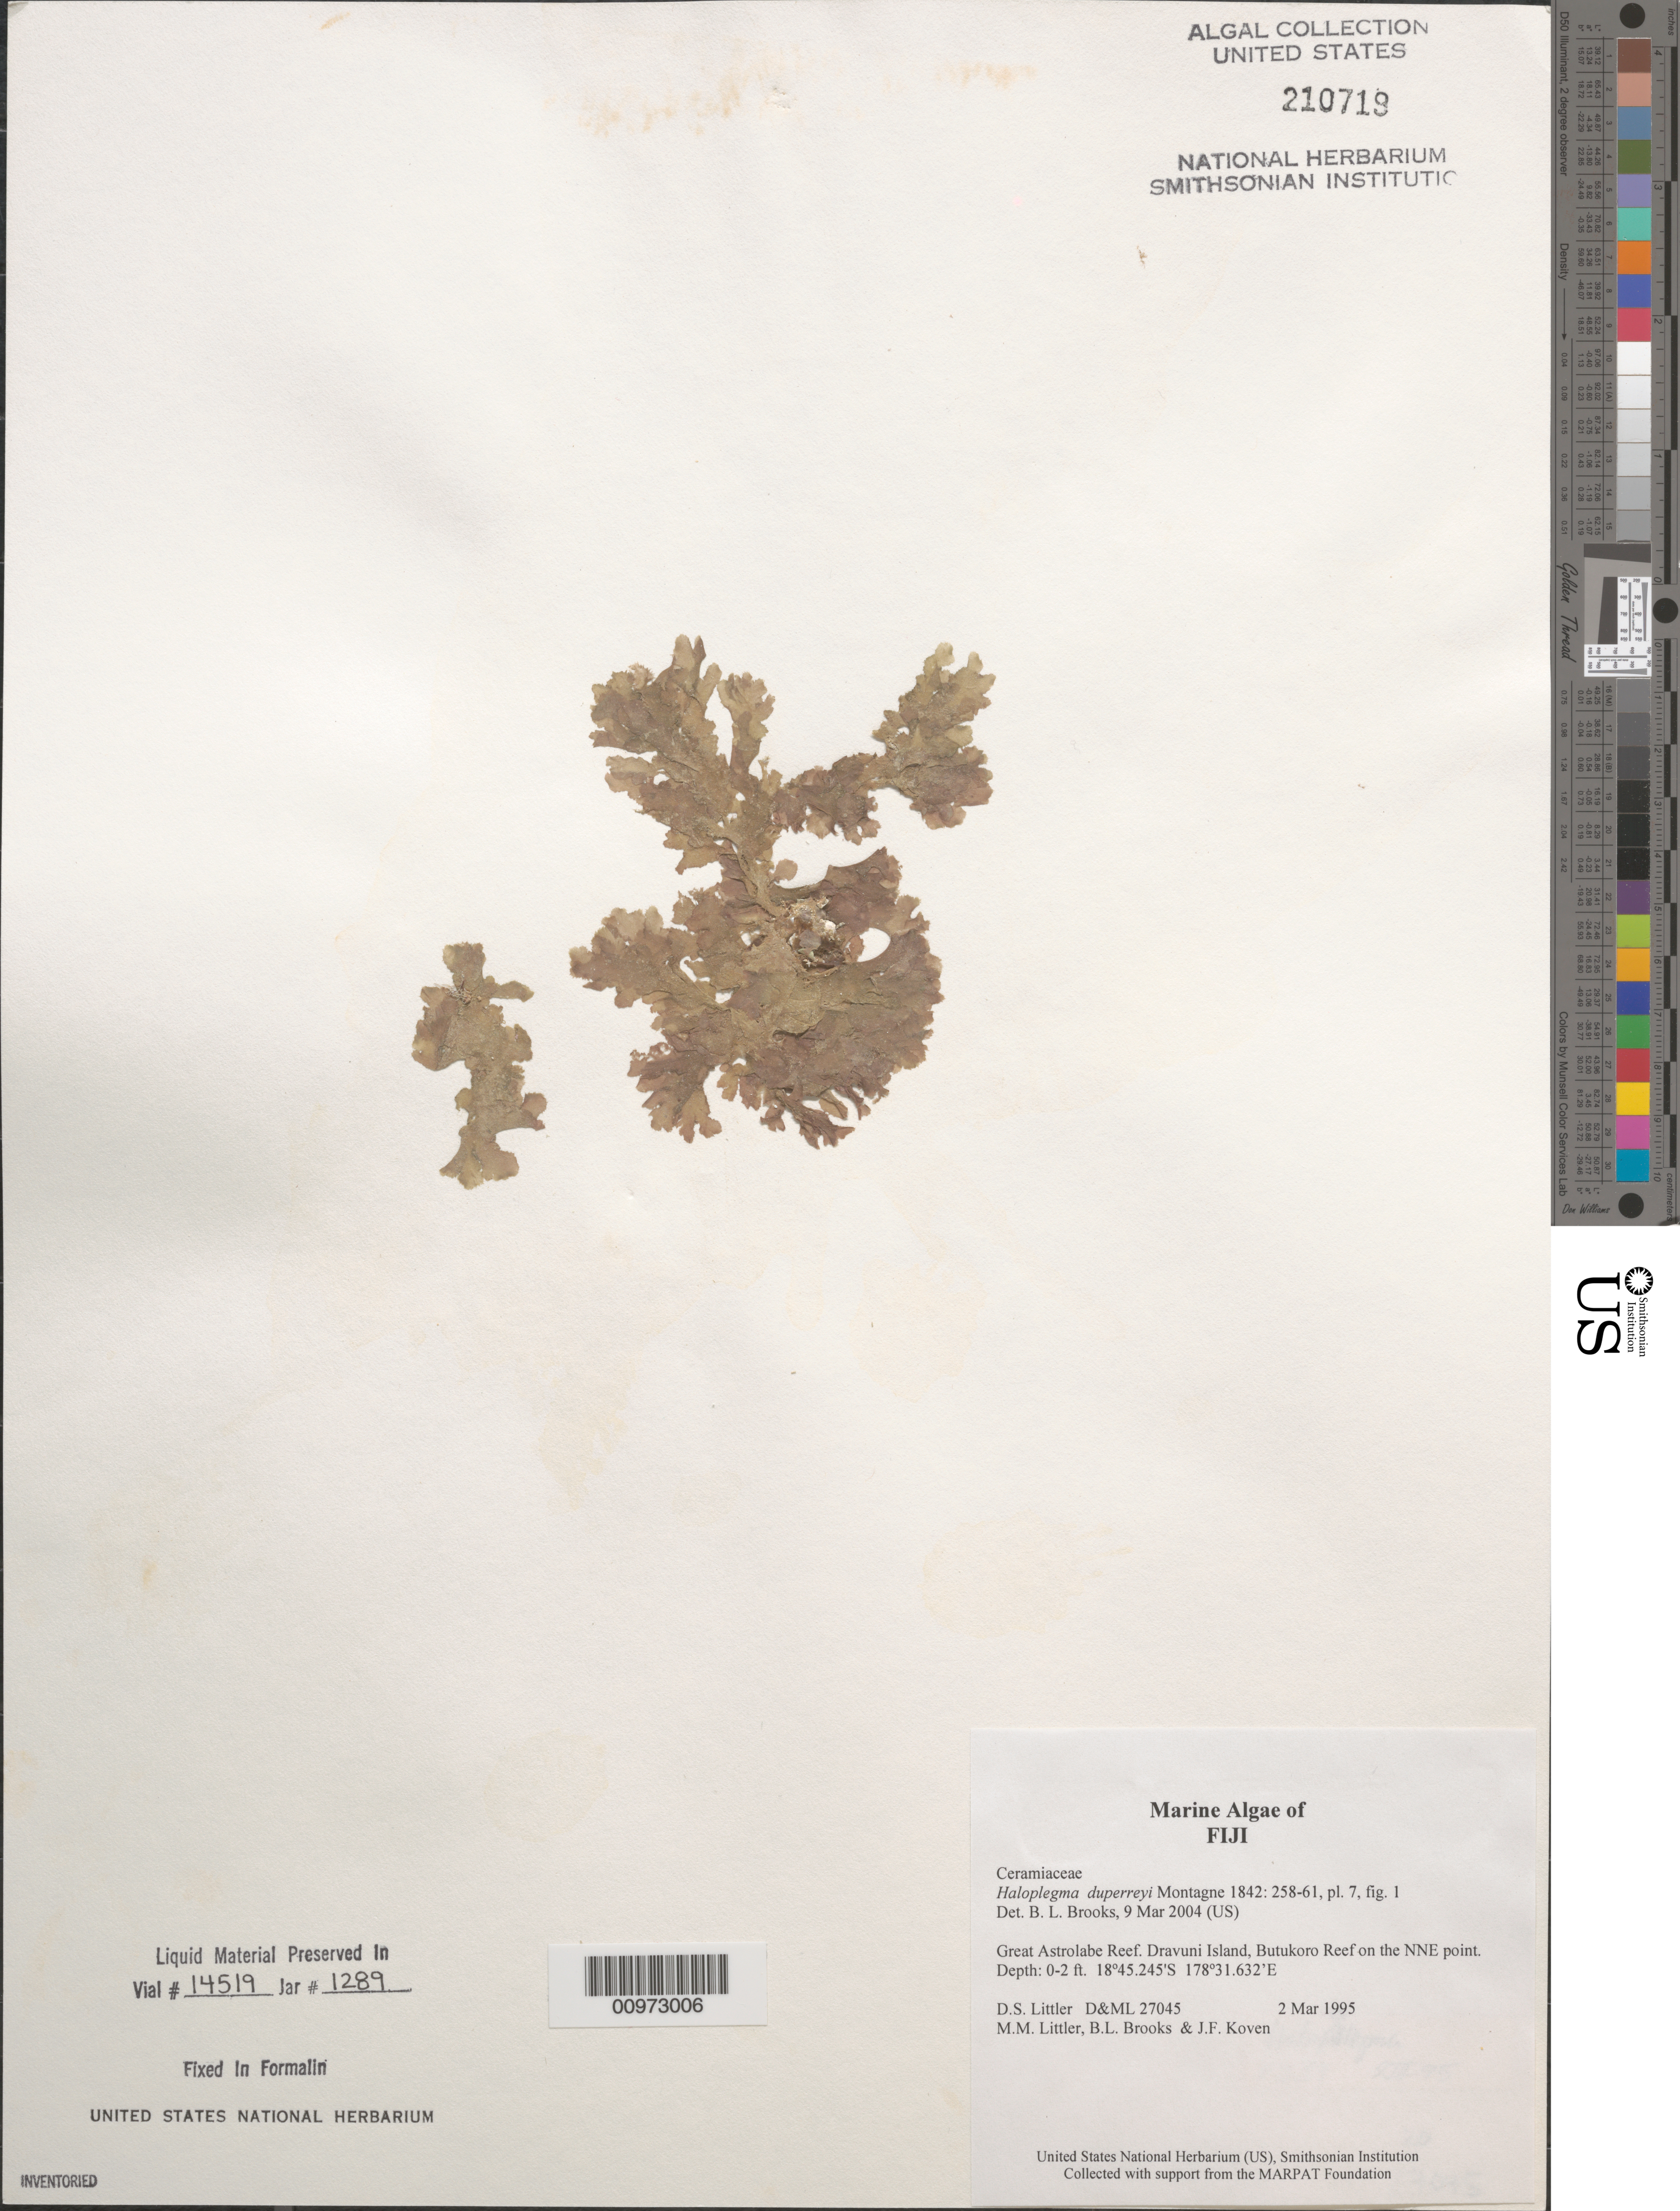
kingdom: Plantae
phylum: Rhodophyta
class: Florideophyceae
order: Ceramiales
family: Wrangeliaceae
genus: Haloplegma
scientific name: Haloplegma duperreyi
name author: Mont.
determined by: Brooks, B. L., (BOT), Smithsonian Institution - National Museum of Natural History (UNITED STATES)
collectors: D. S. Littler, M. M. Littler, B. Brooks & J. Koven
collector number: D&ML 27045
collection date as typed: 02 Mar 1995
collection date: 1995-03-02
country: Fiji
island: Dravuni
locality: Great Astrolabe Reef, Butukoro Reef on north northeast point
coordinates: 18 45.245'S, 178 31.632'E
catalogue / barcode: US 210719